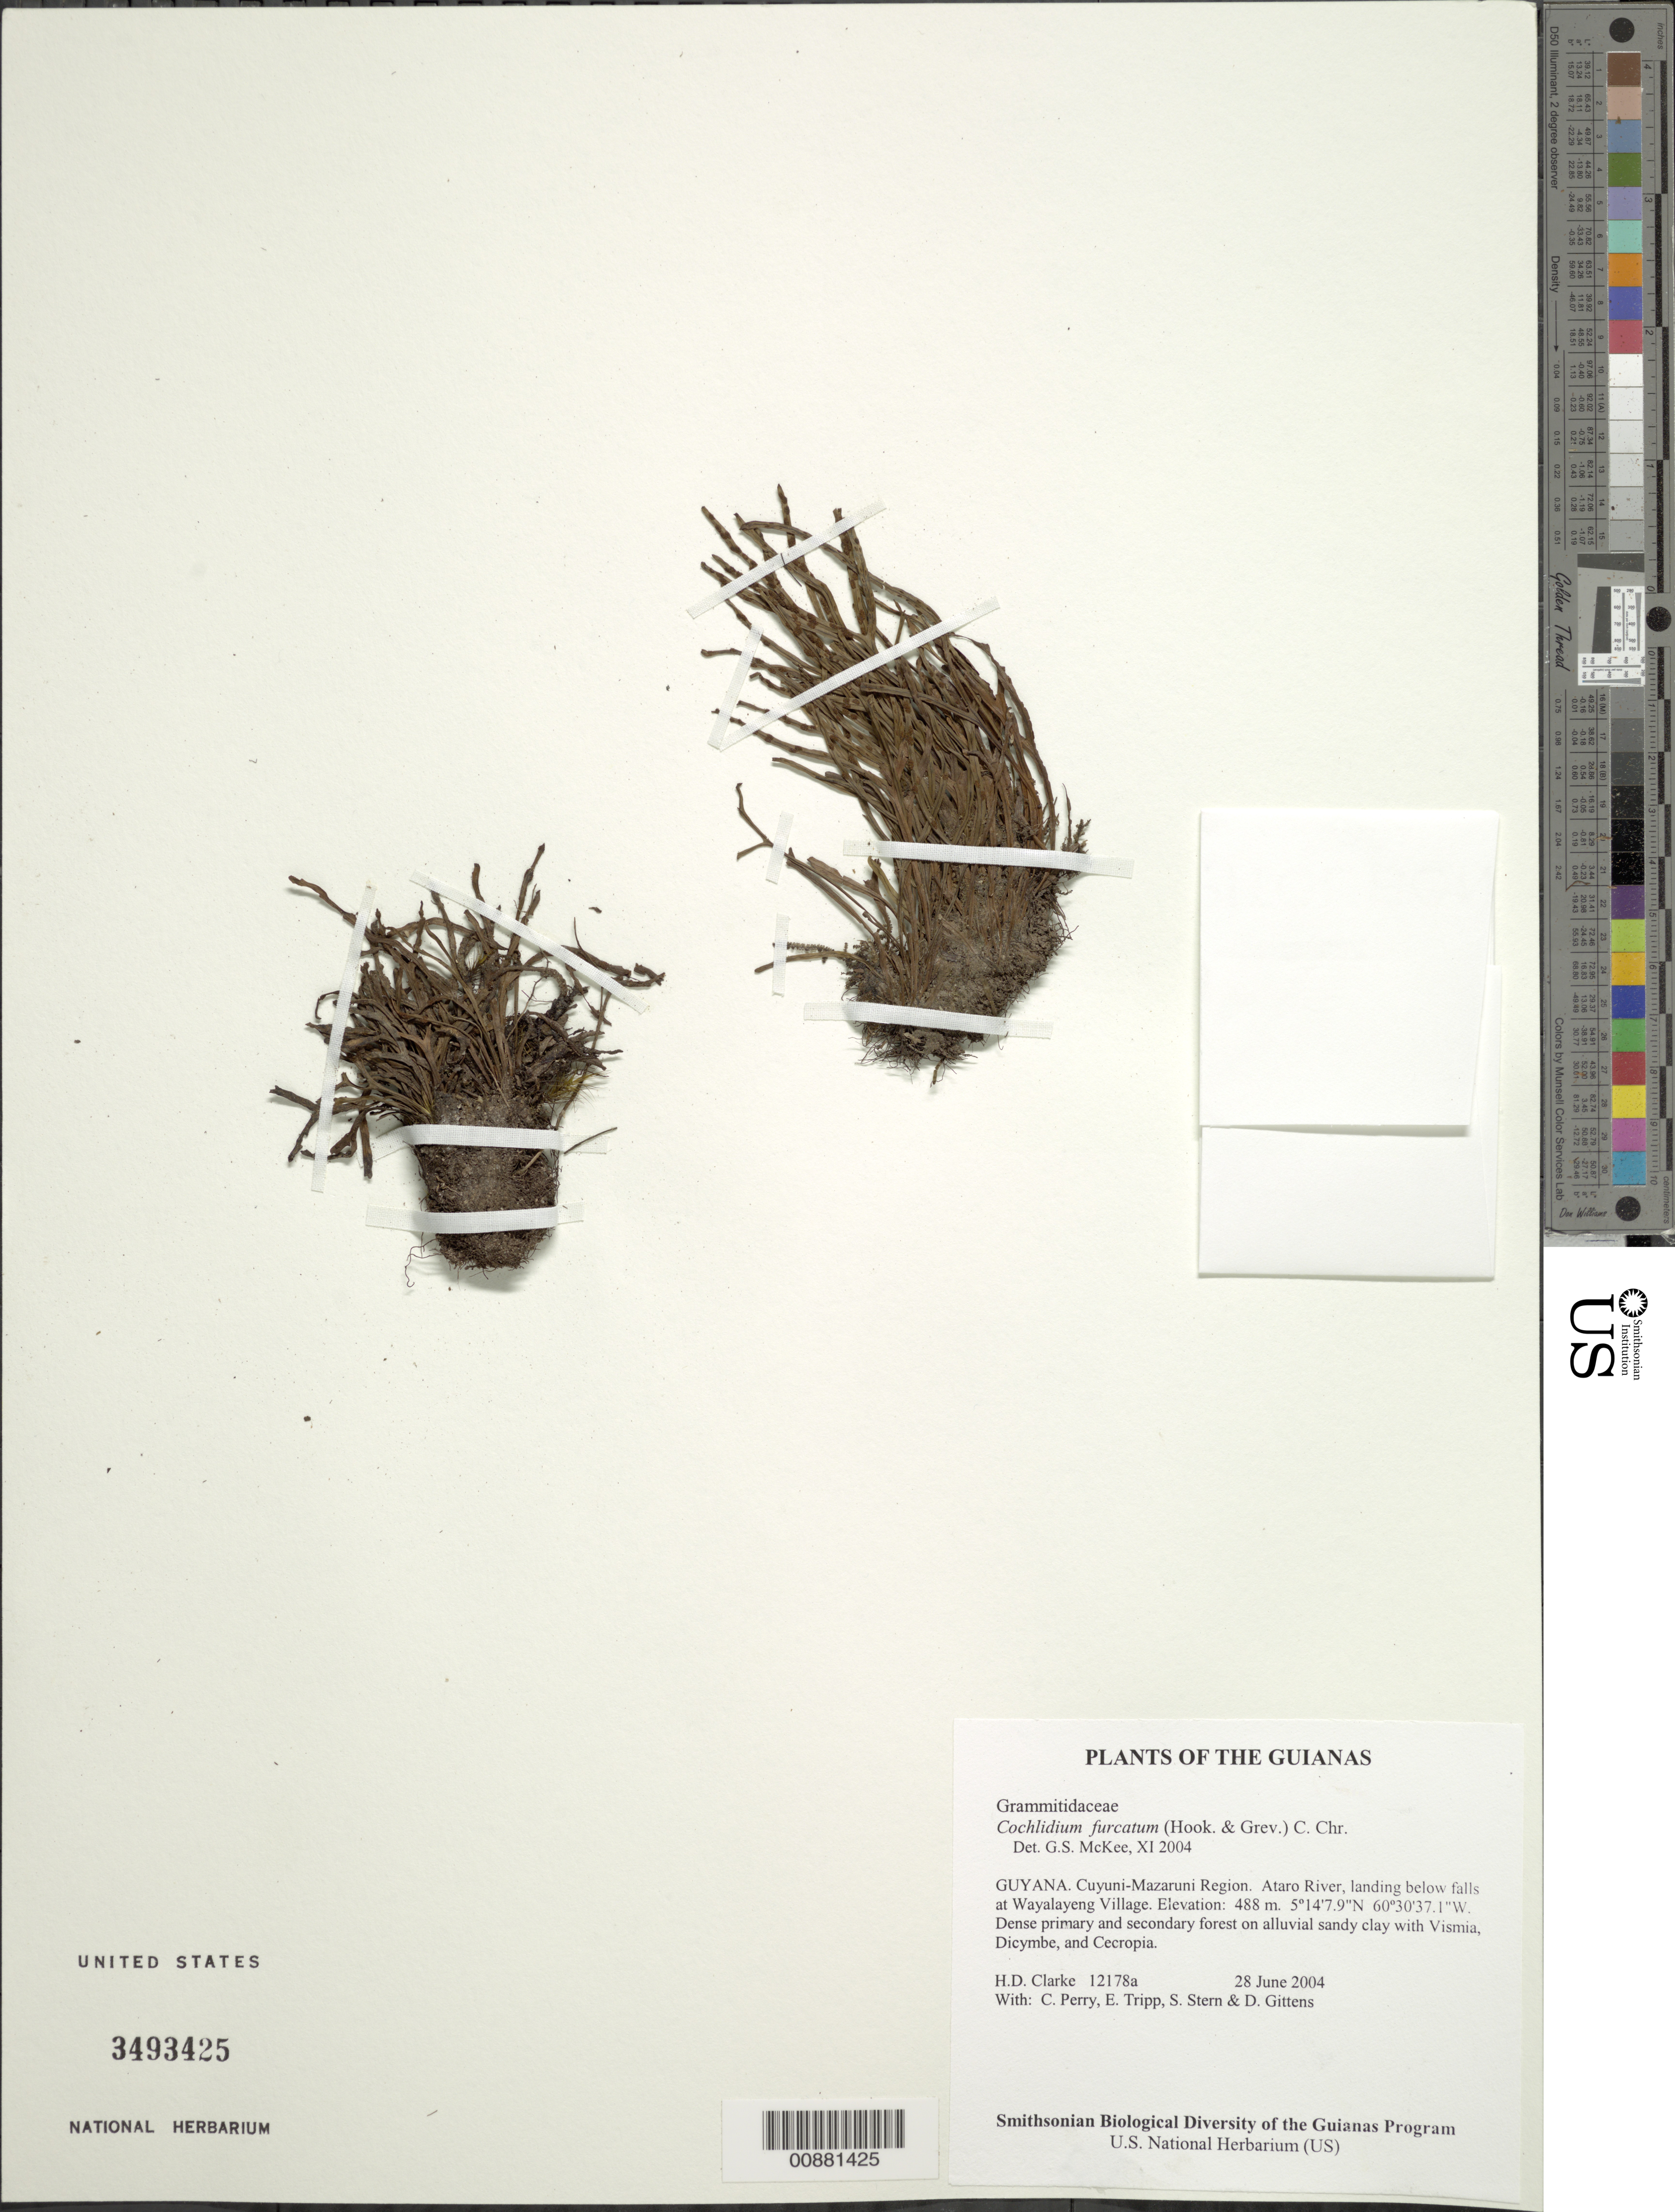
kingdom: Plantae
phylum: Tracheophyta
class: Polypodiopsida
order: Polypodiales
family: Polypodiaceae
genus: Cochlidium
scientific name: Cochlidium furcatum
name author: (Hook. & Grev.) C. Chr.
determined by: McKee, G. S., (US), NMNH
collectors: H. D. Clarke, C. Perry, E. Tripp, S. R. Stern & D. Gittens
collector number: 12178 a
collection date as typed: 28 June 2004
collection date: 2004-06-28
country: Guyana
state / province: Cuyuni-Mazaruni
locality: Ataro River, landing below falls at Wayalayeng Village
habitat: Dense primary and secondary forest on alluvial sandy clay with Vismia, Dicymbe, and Cecropia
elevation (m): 488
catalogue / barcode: US 3493425